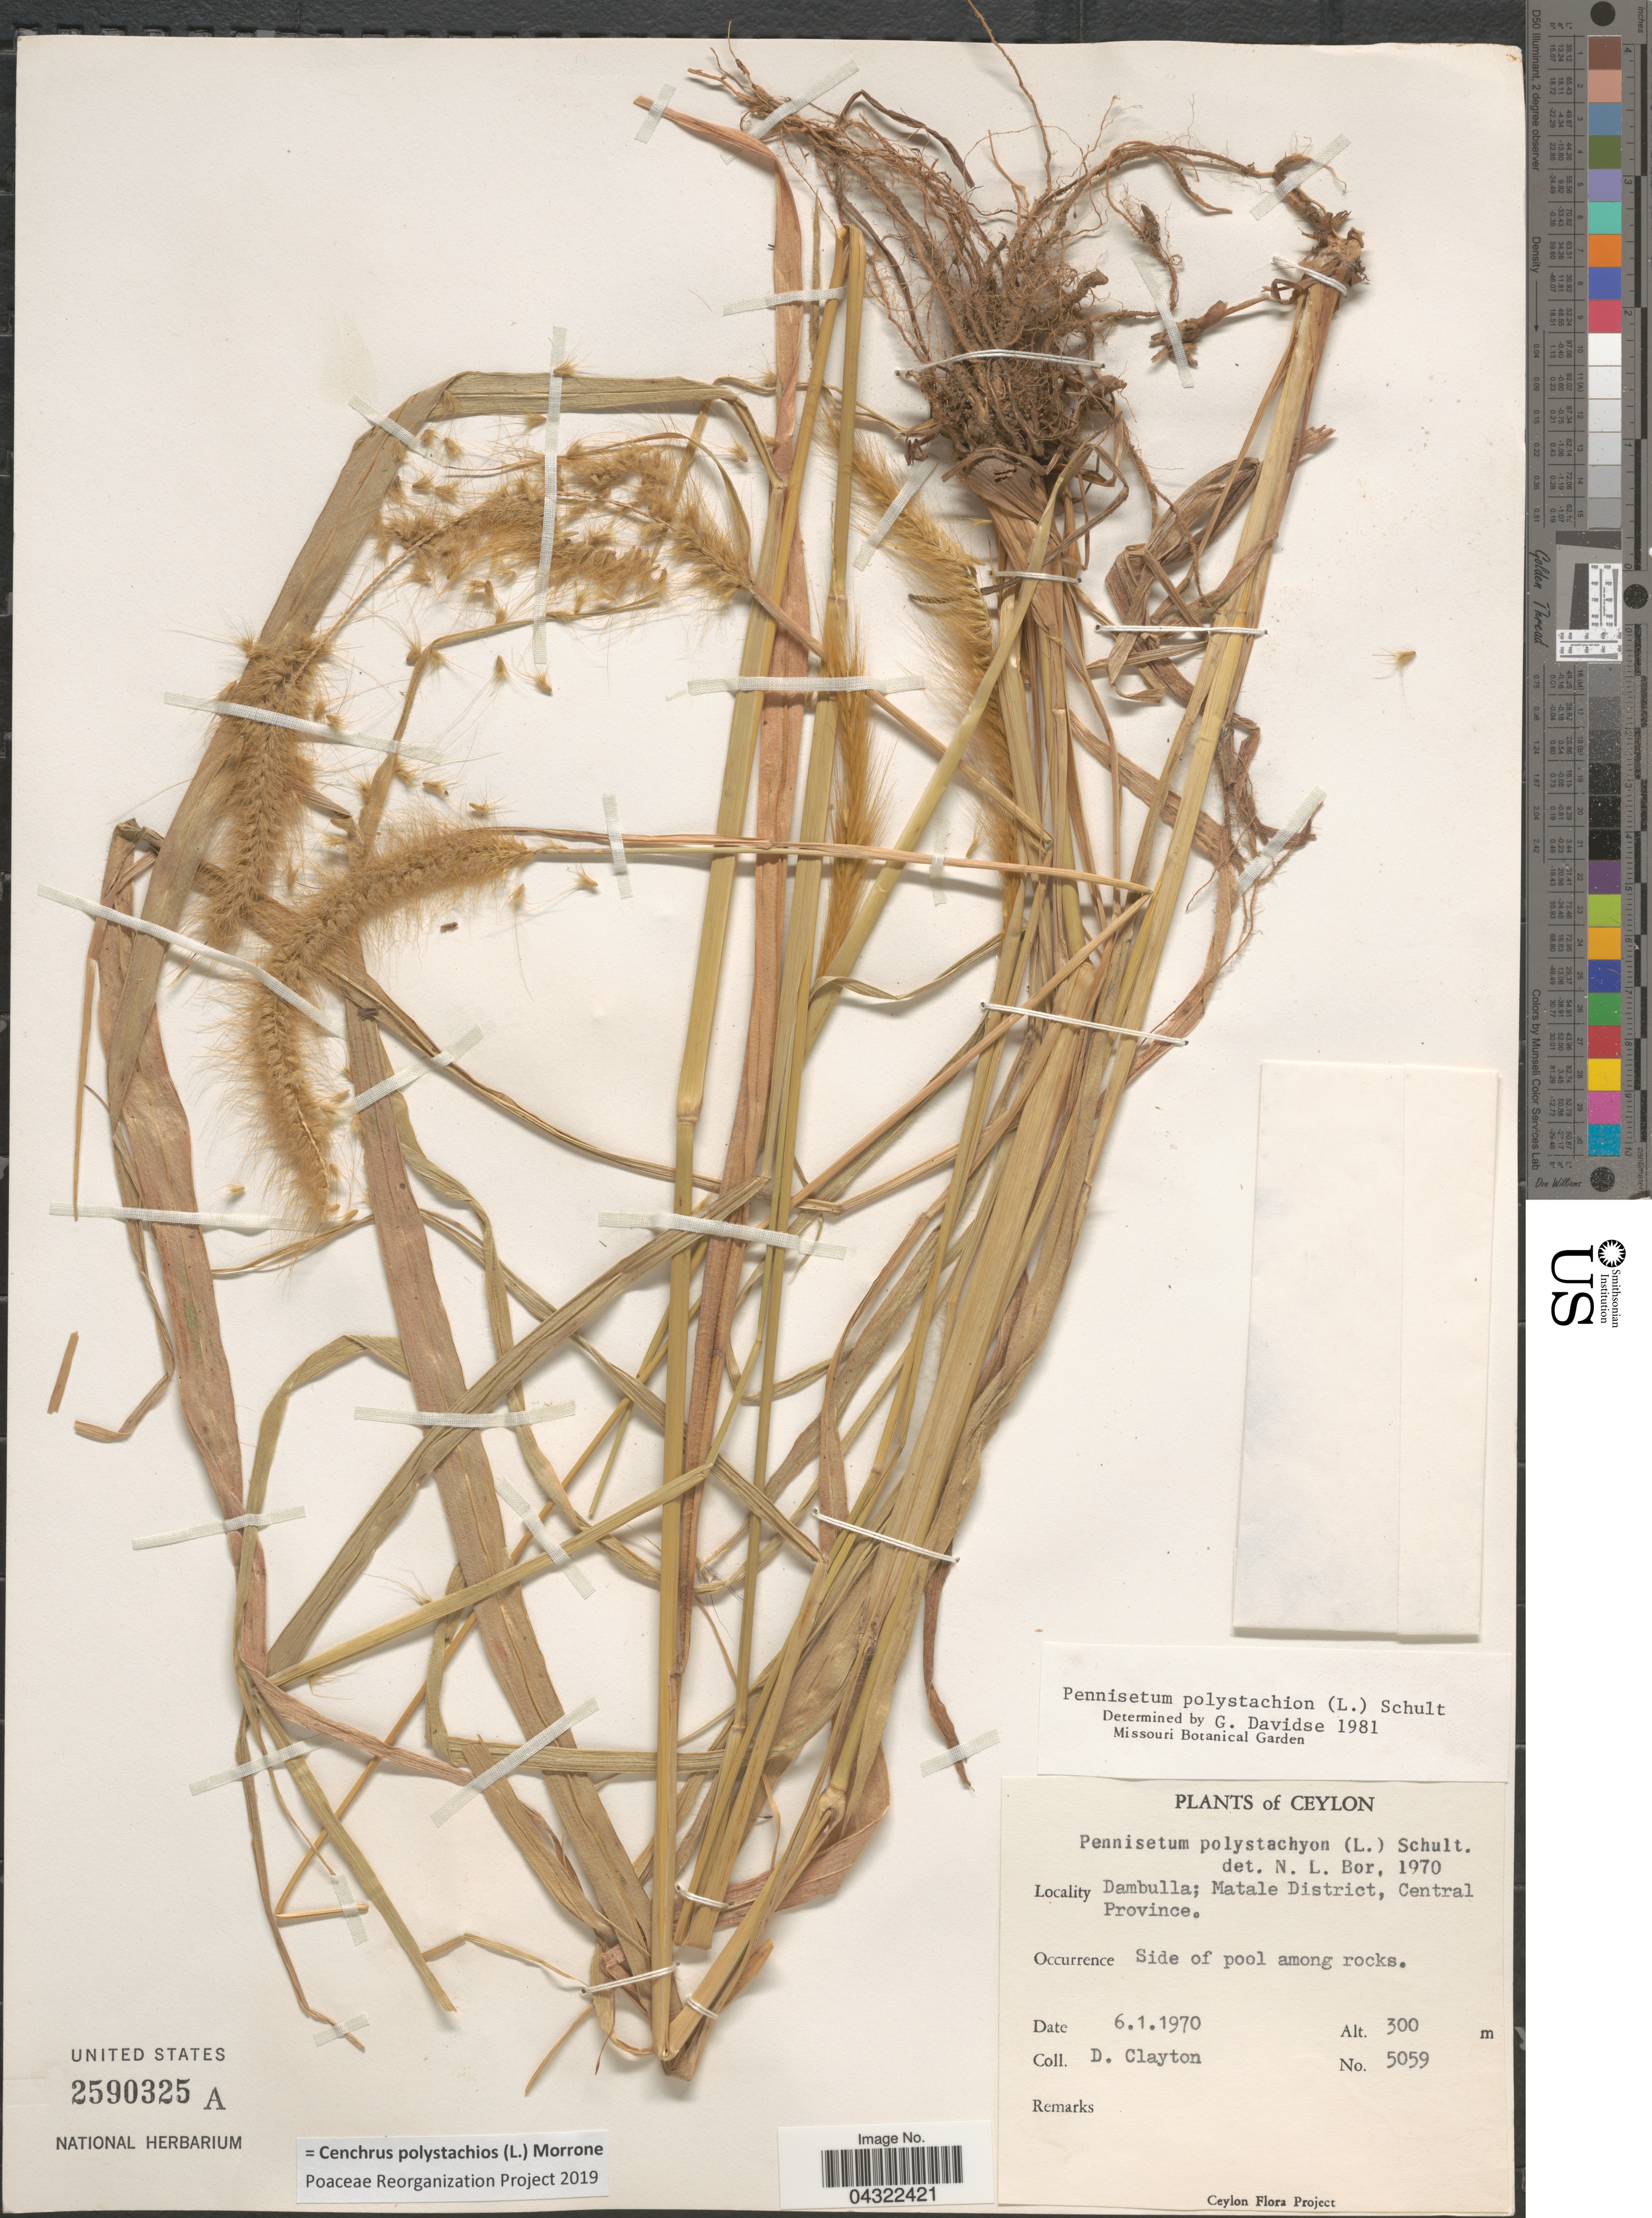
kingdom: Plantae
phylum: Tracheophyta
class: Liliopsida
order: Poales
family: Poaceae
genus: Cenchrus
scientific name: Cenchrus polystachios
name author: (L.) Morrone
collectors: D. Clayton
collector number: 5059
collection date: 1970-01-06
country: Sri Lanka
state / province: Central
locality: Ceylon. Dambulla; Matale District.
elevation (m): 300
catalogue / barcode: US 2590325A